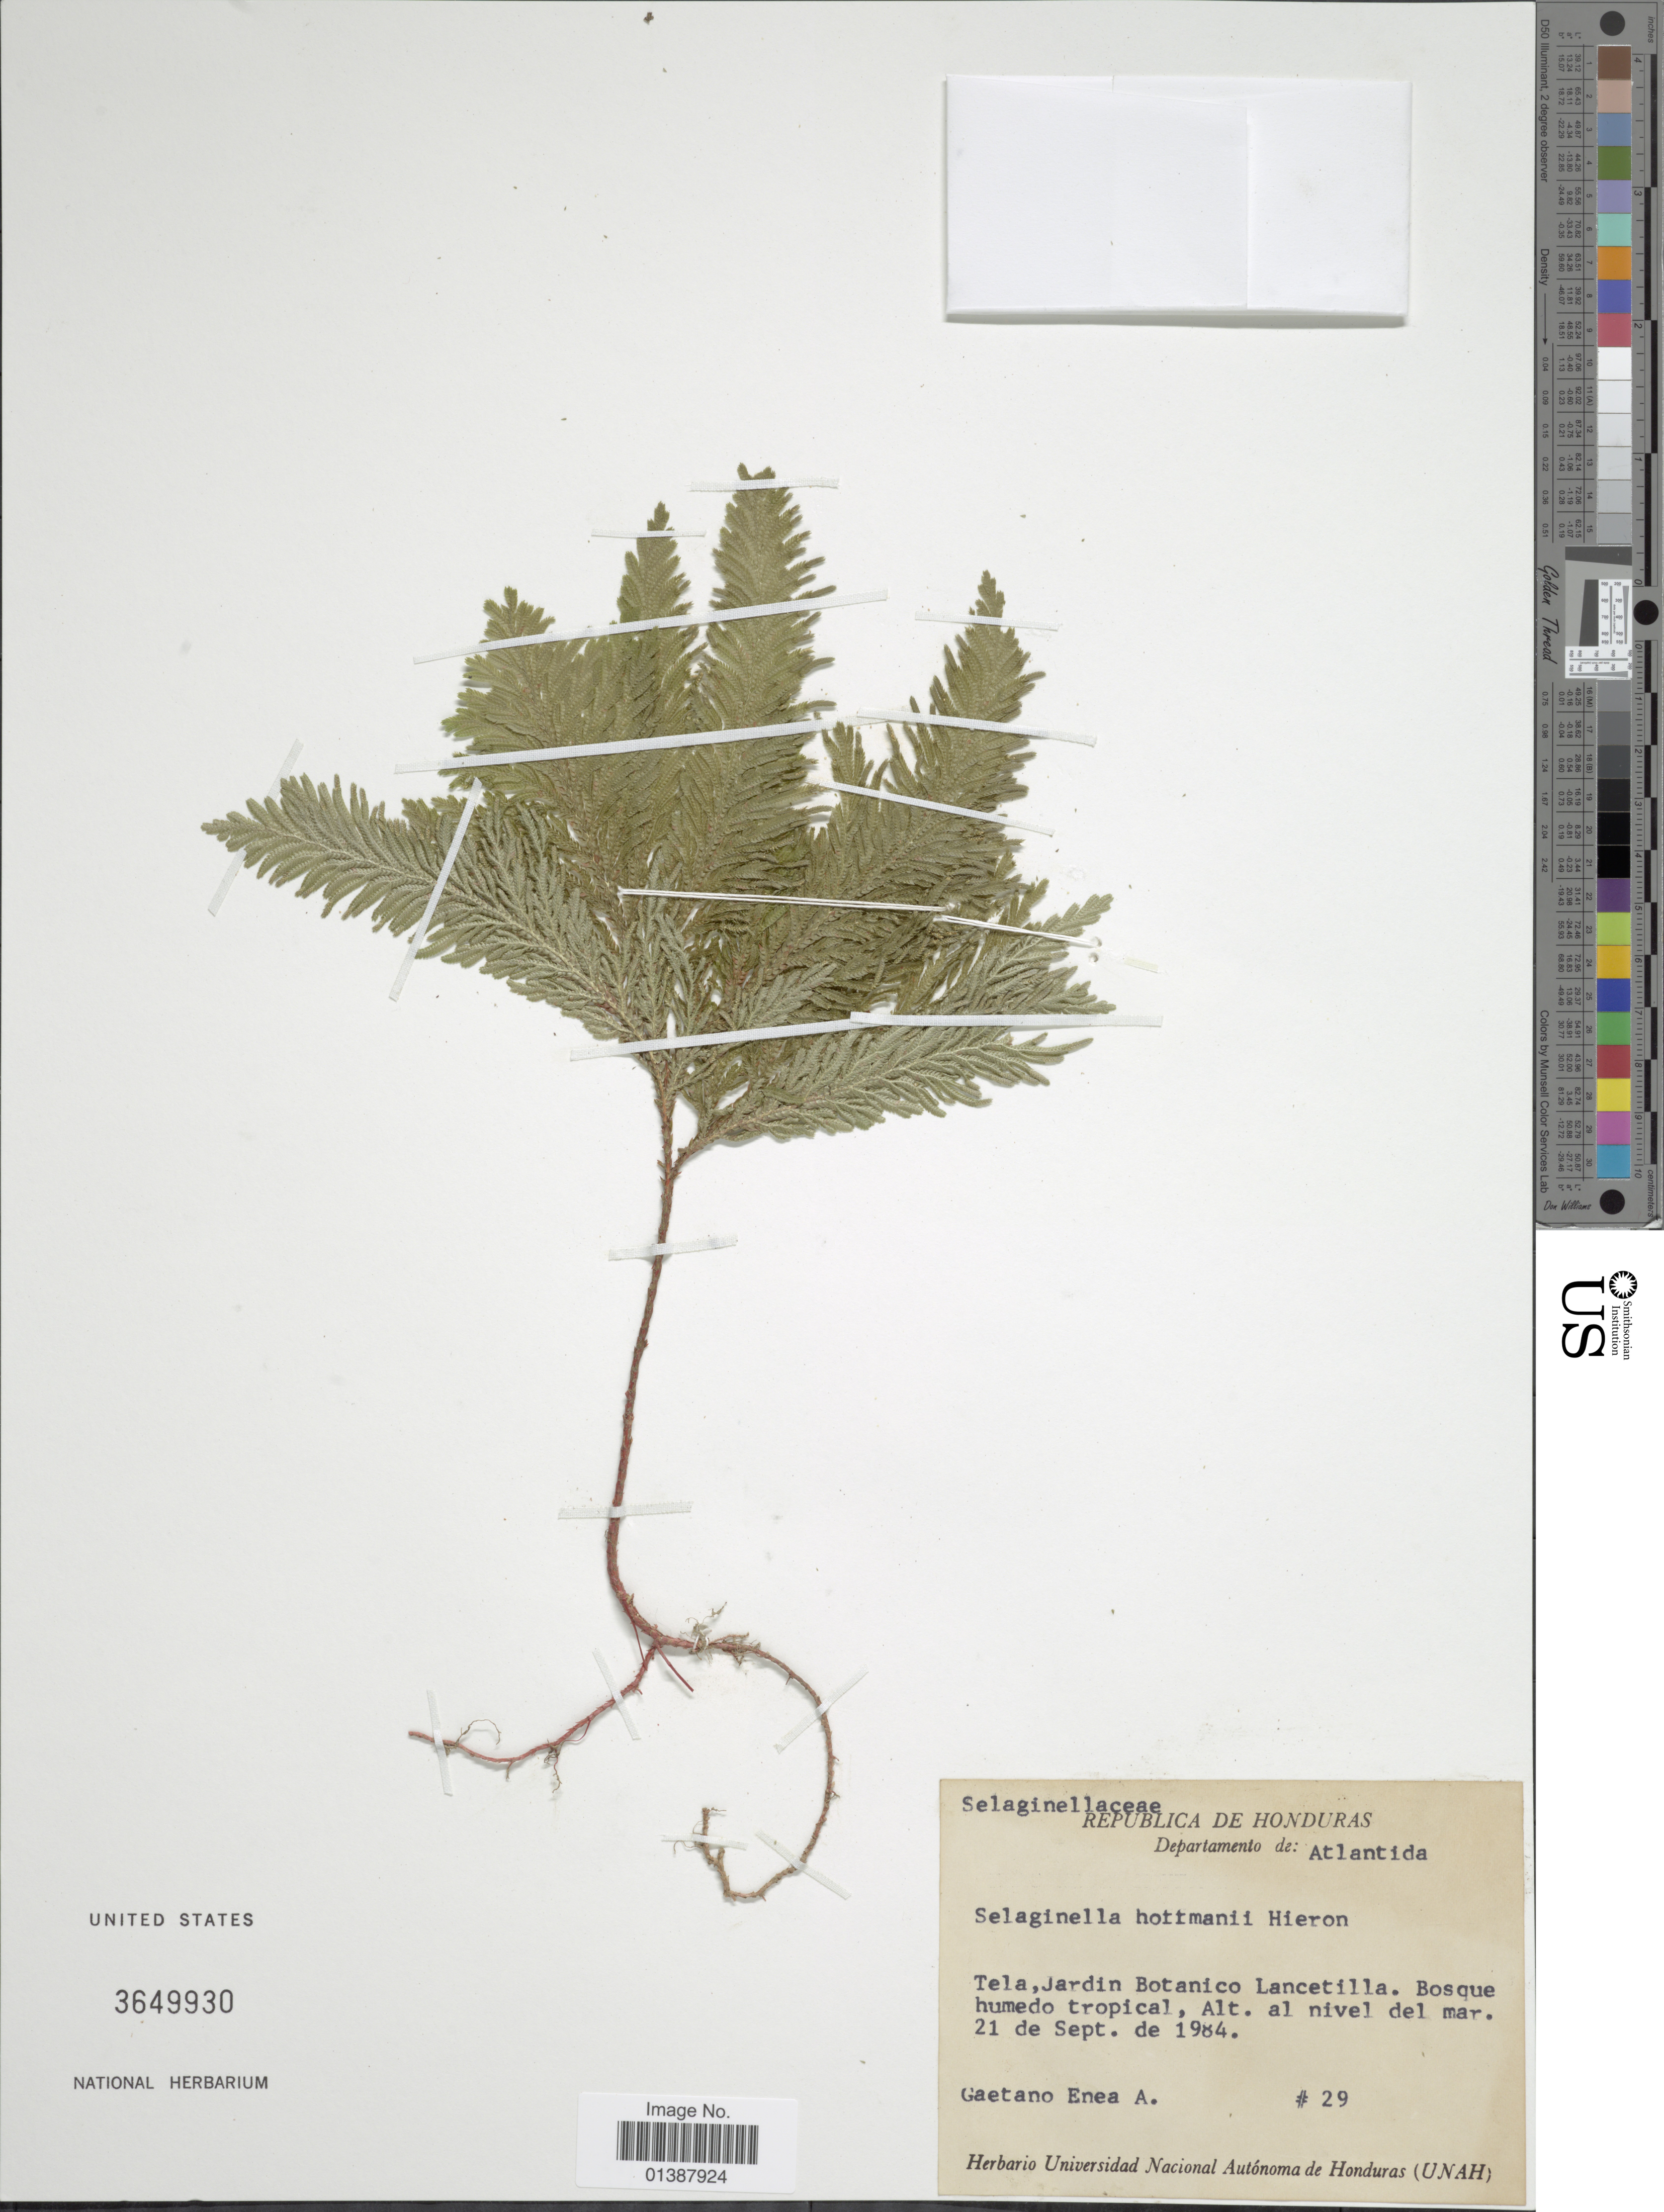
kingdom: Plantae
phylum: Tracheophyta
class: Lycopodiopsida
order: Selaginellales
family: Selaginellaceae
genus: Selaginella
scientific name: Selaginella hoffmannii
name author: Hieron.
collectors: G. Enea A.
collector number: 29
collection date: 1984-09-21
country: Honduras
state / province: Atlántida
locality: Departamento de: Atlantida, Tela, Jardin Botanicio Lancetilla.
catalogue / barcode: US 3649930